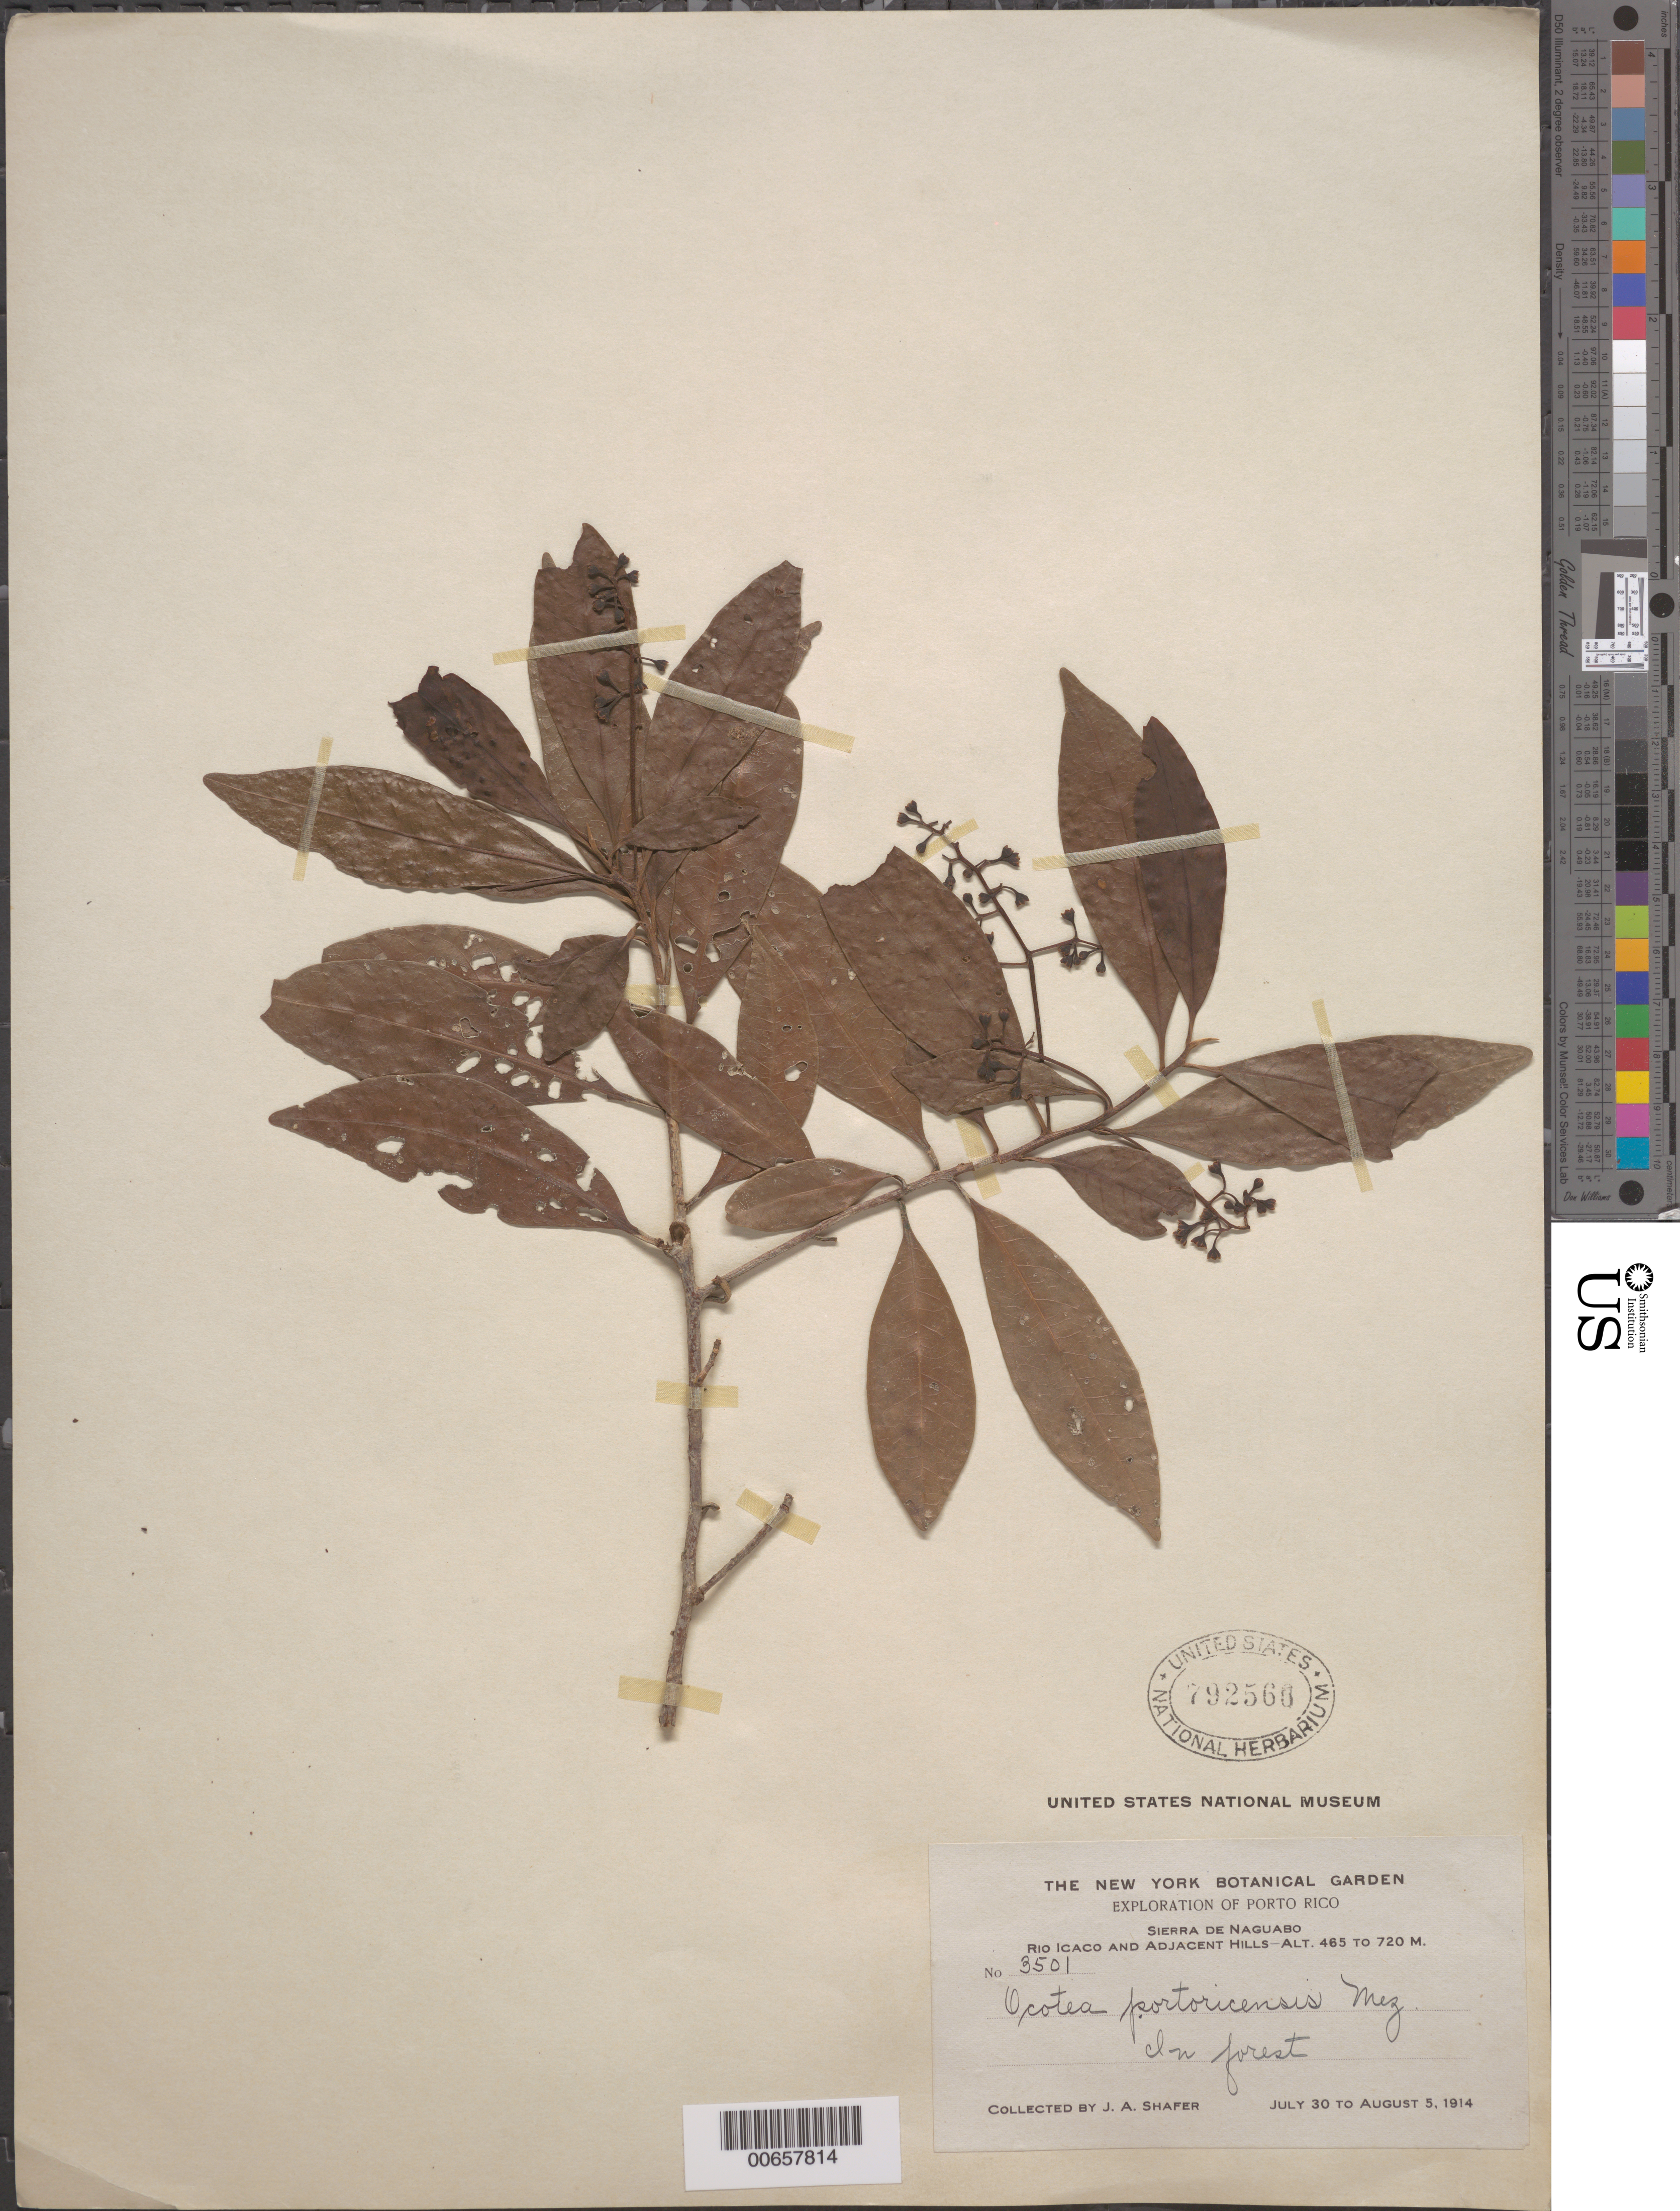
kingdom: Plantae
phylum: Tracheophyta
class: Magnoliopsida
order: Laurales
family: Lauraceae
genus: Ocotea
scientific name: Ocotea portoricensis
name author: Mez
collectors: J. A. Shafer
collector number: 3501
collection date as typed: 30 Jul 1914 to 05 Aug 1914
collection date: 1914-07-30/1914-08-05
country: Puerto Rico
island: Greater Antilles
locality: Sierra de Naguabo, Rio Icaco and Adjacent hills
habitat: In forest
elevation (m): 465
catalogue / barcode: US 792568